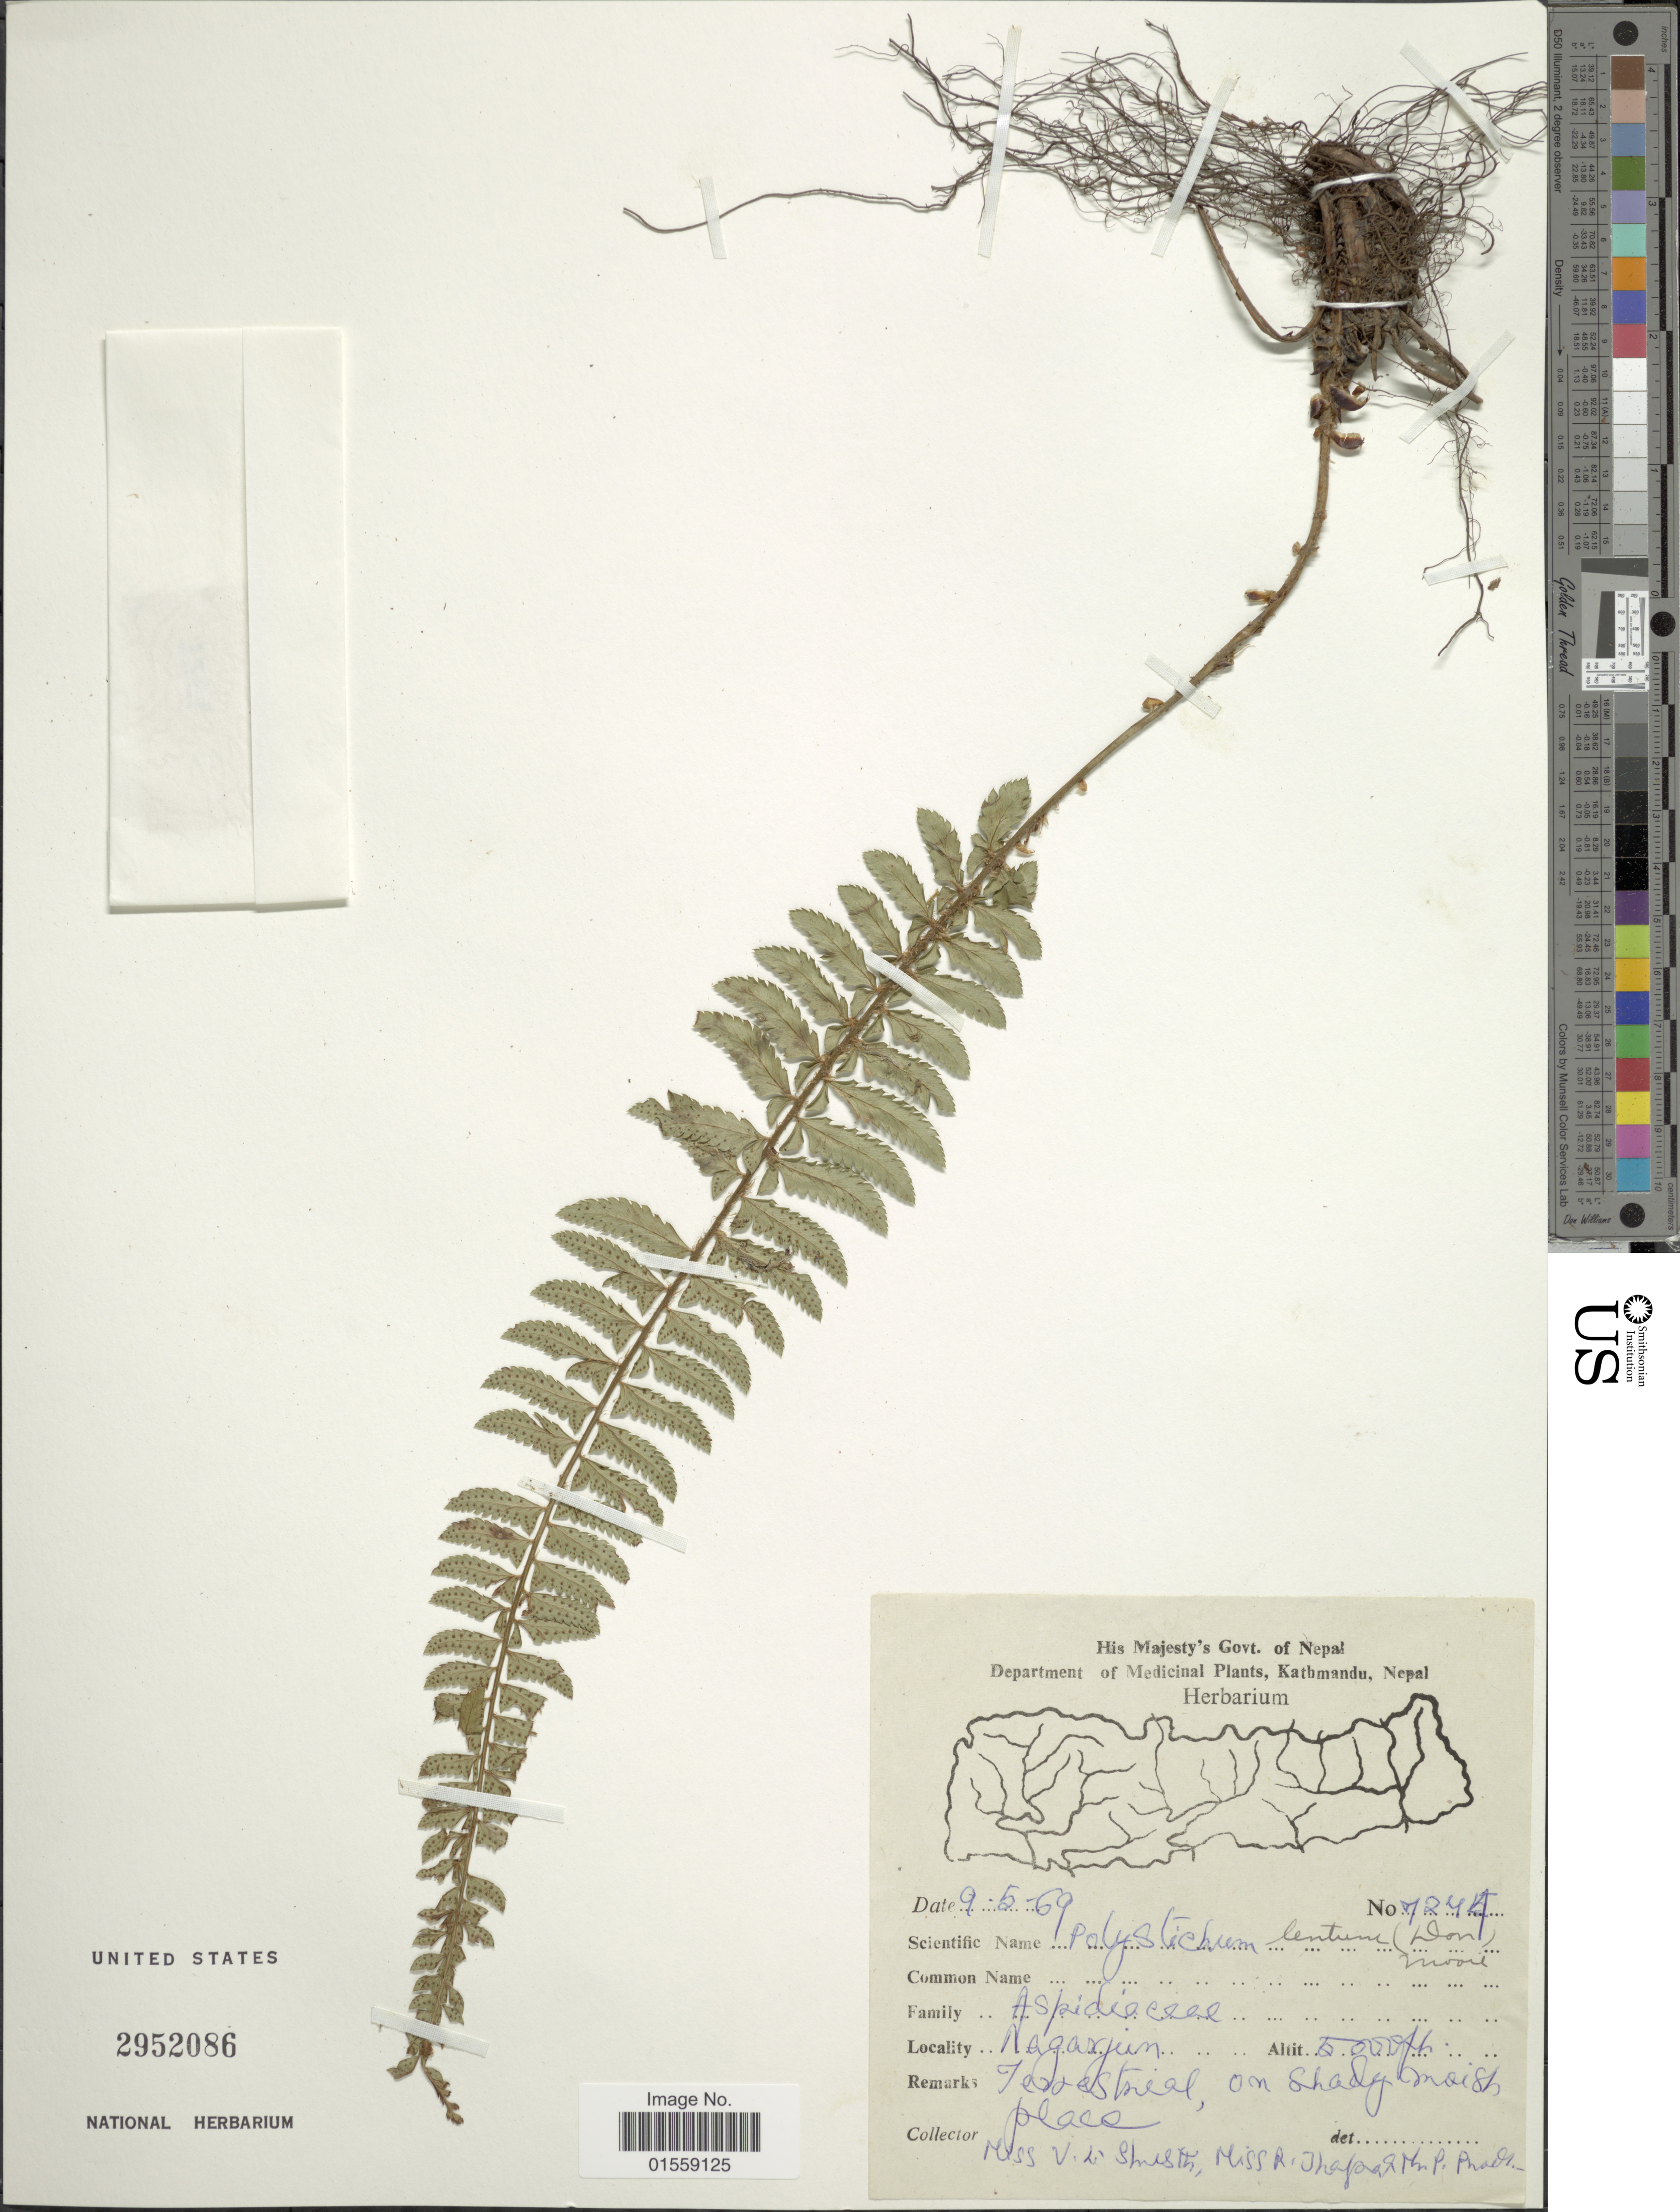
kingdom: Plantae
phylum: Tracheophyta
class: Polypodiopsida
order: Polypodiales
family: Dryopteridaceae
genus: Polystichum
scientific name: Polystichum lentum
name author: (D. Don) T. Moore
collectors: V. Shrestha, R. Thapa & P. Pradhan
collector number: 7244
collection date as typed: Transcribed d/m/y: 9/5/69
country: Nepal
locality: Nagarjun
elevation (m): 1524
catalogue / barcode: US 2952086